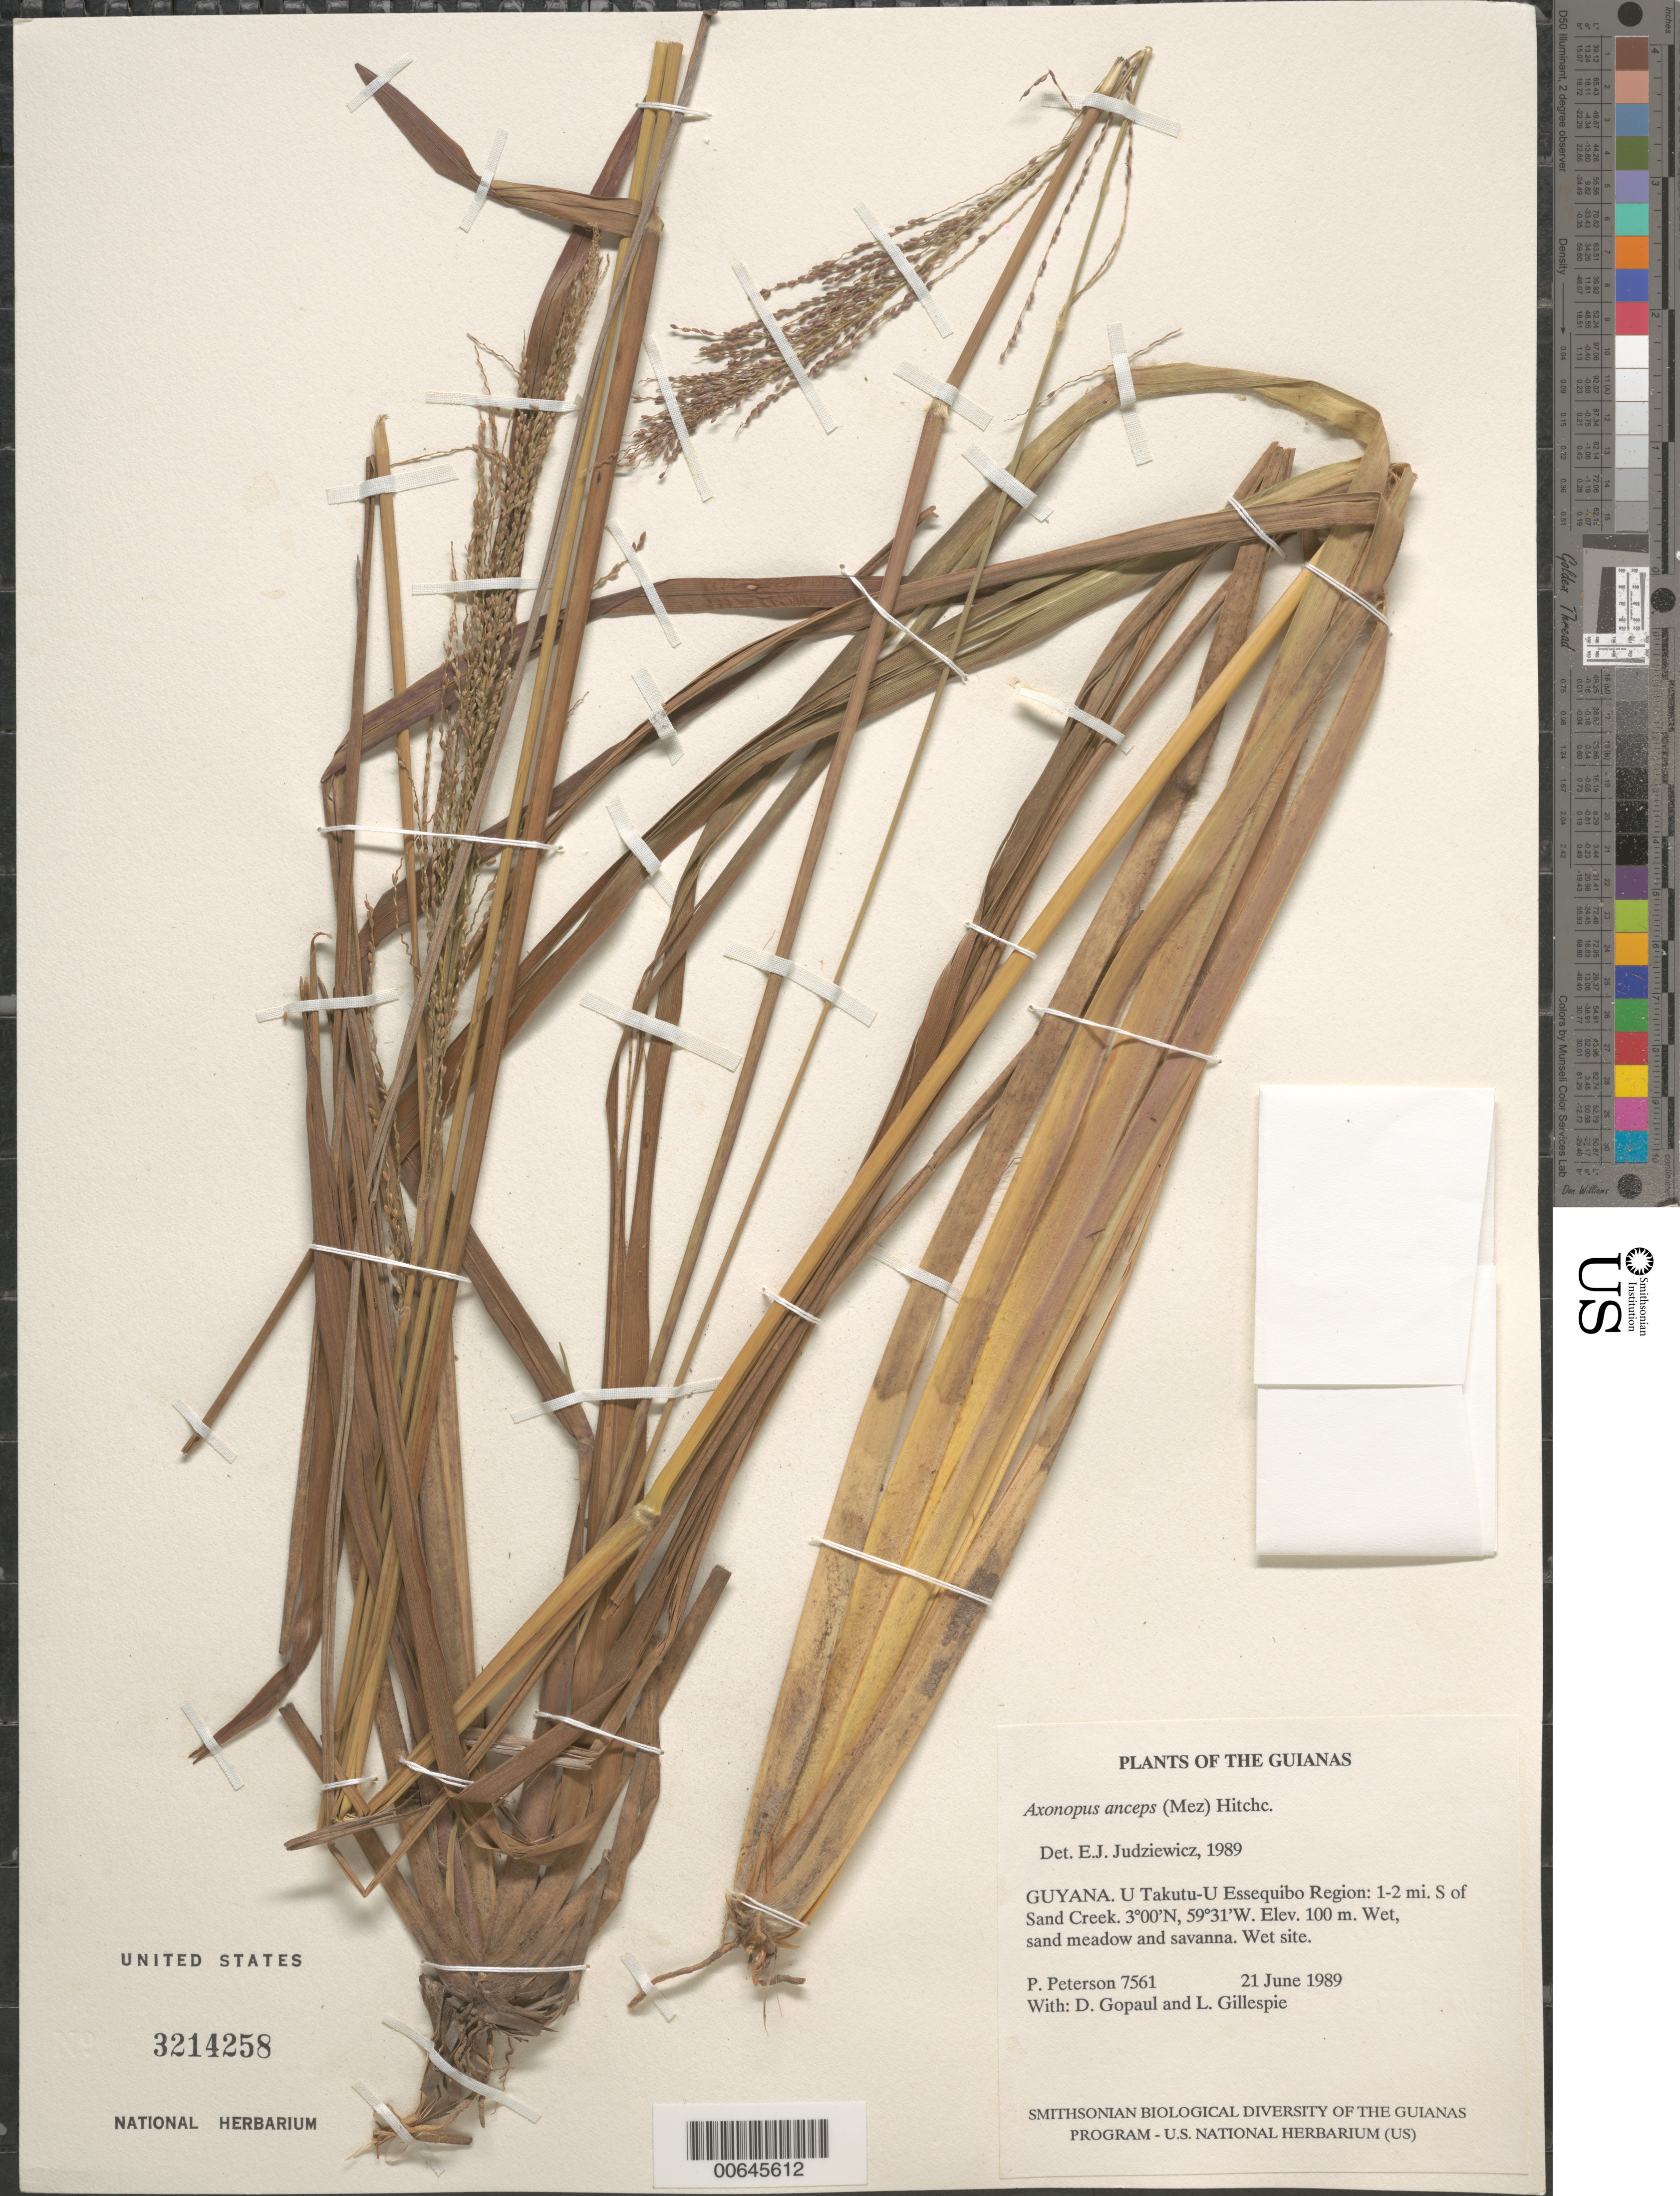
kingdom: Plantae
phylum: Tracheophyta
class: Liliopsida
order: Poales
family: Poaceae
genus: Axonopus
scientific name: Axonopus anceps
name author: (Mez) Hitchc.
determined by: Judziewicz, E. J.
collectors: P. M. Peterson, D. Gopaul & L. J. Gillespie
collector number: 7561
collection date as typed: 21 June 1989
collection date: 1989-06-21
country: Guyana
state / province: U. Takutu-U. Essequibo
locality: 1-2 mi. S of Sand Creek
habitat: Wet, sand meadow and savanna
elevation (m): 100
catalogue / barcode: US 3214258